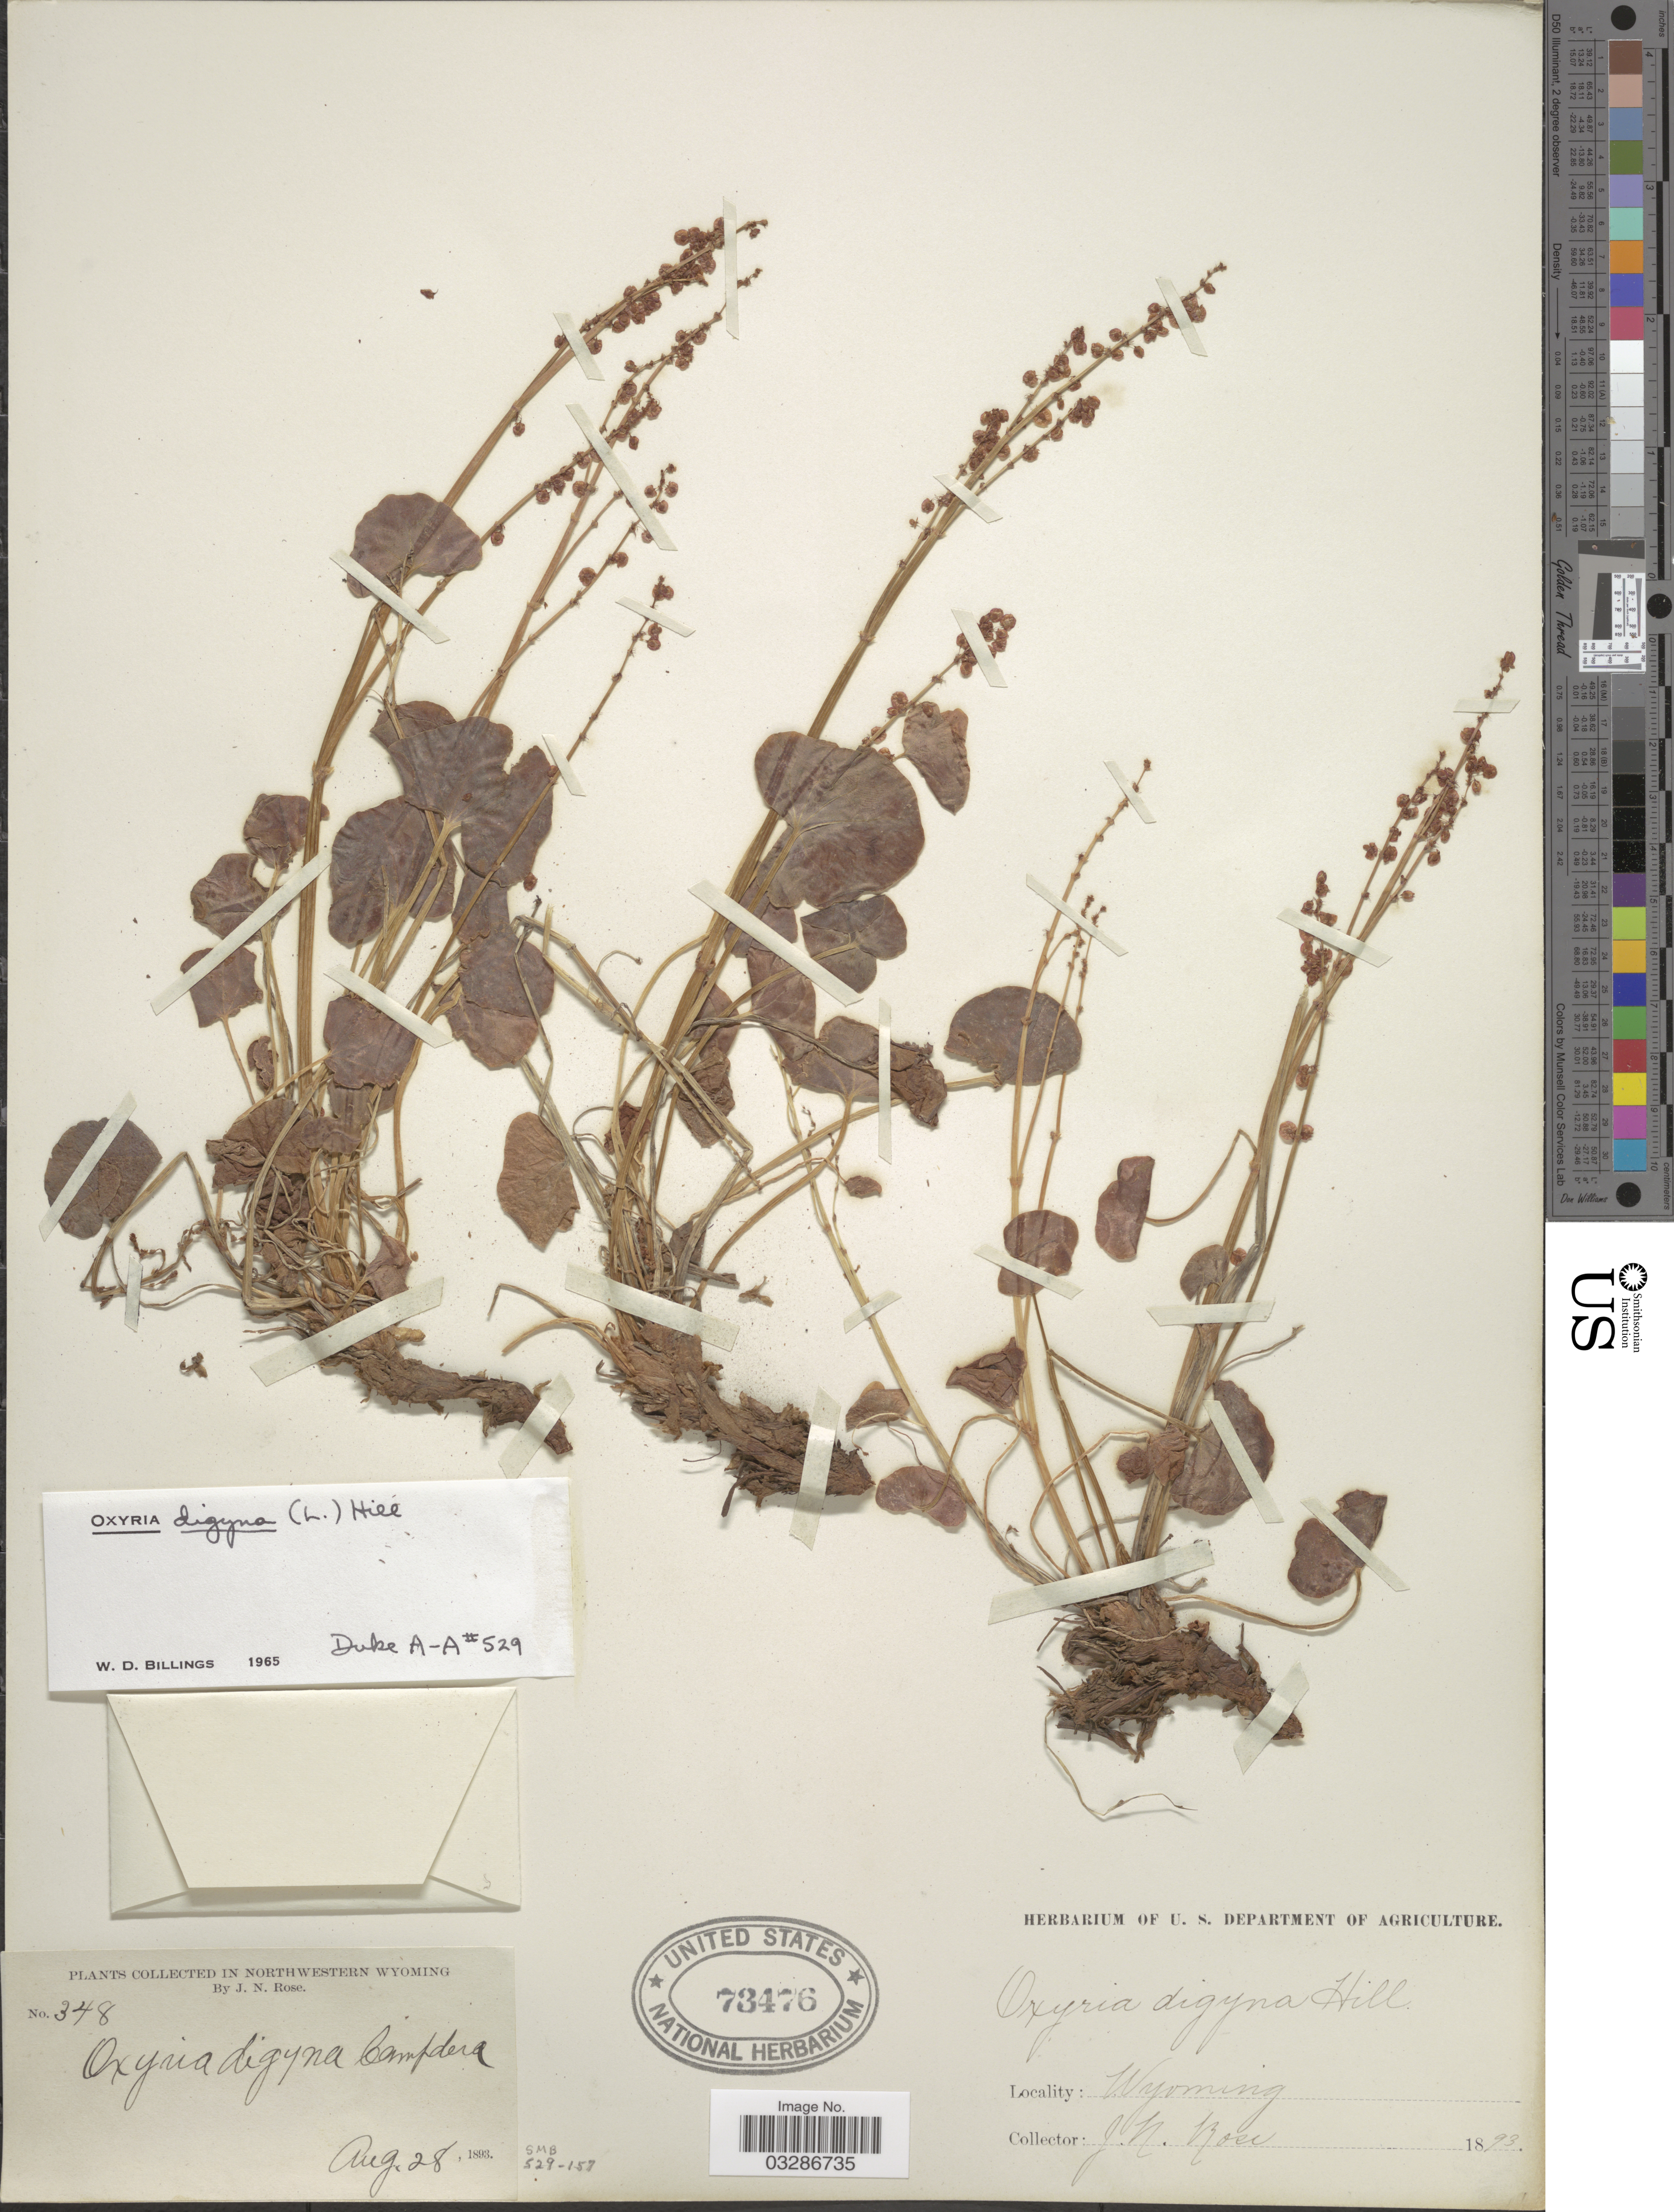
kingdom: Plantae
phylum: Tracheophyta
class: Magnoliopsida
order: Caryophyllales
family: Polygonaceae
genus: Oxyria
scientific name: Oxyria digyna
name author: (L.) Hill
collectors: J. N. Rose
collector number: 348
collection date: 1893-08-28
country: United States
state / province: Wyoming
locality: Northwestern Wyoming.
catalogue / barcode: US 73476